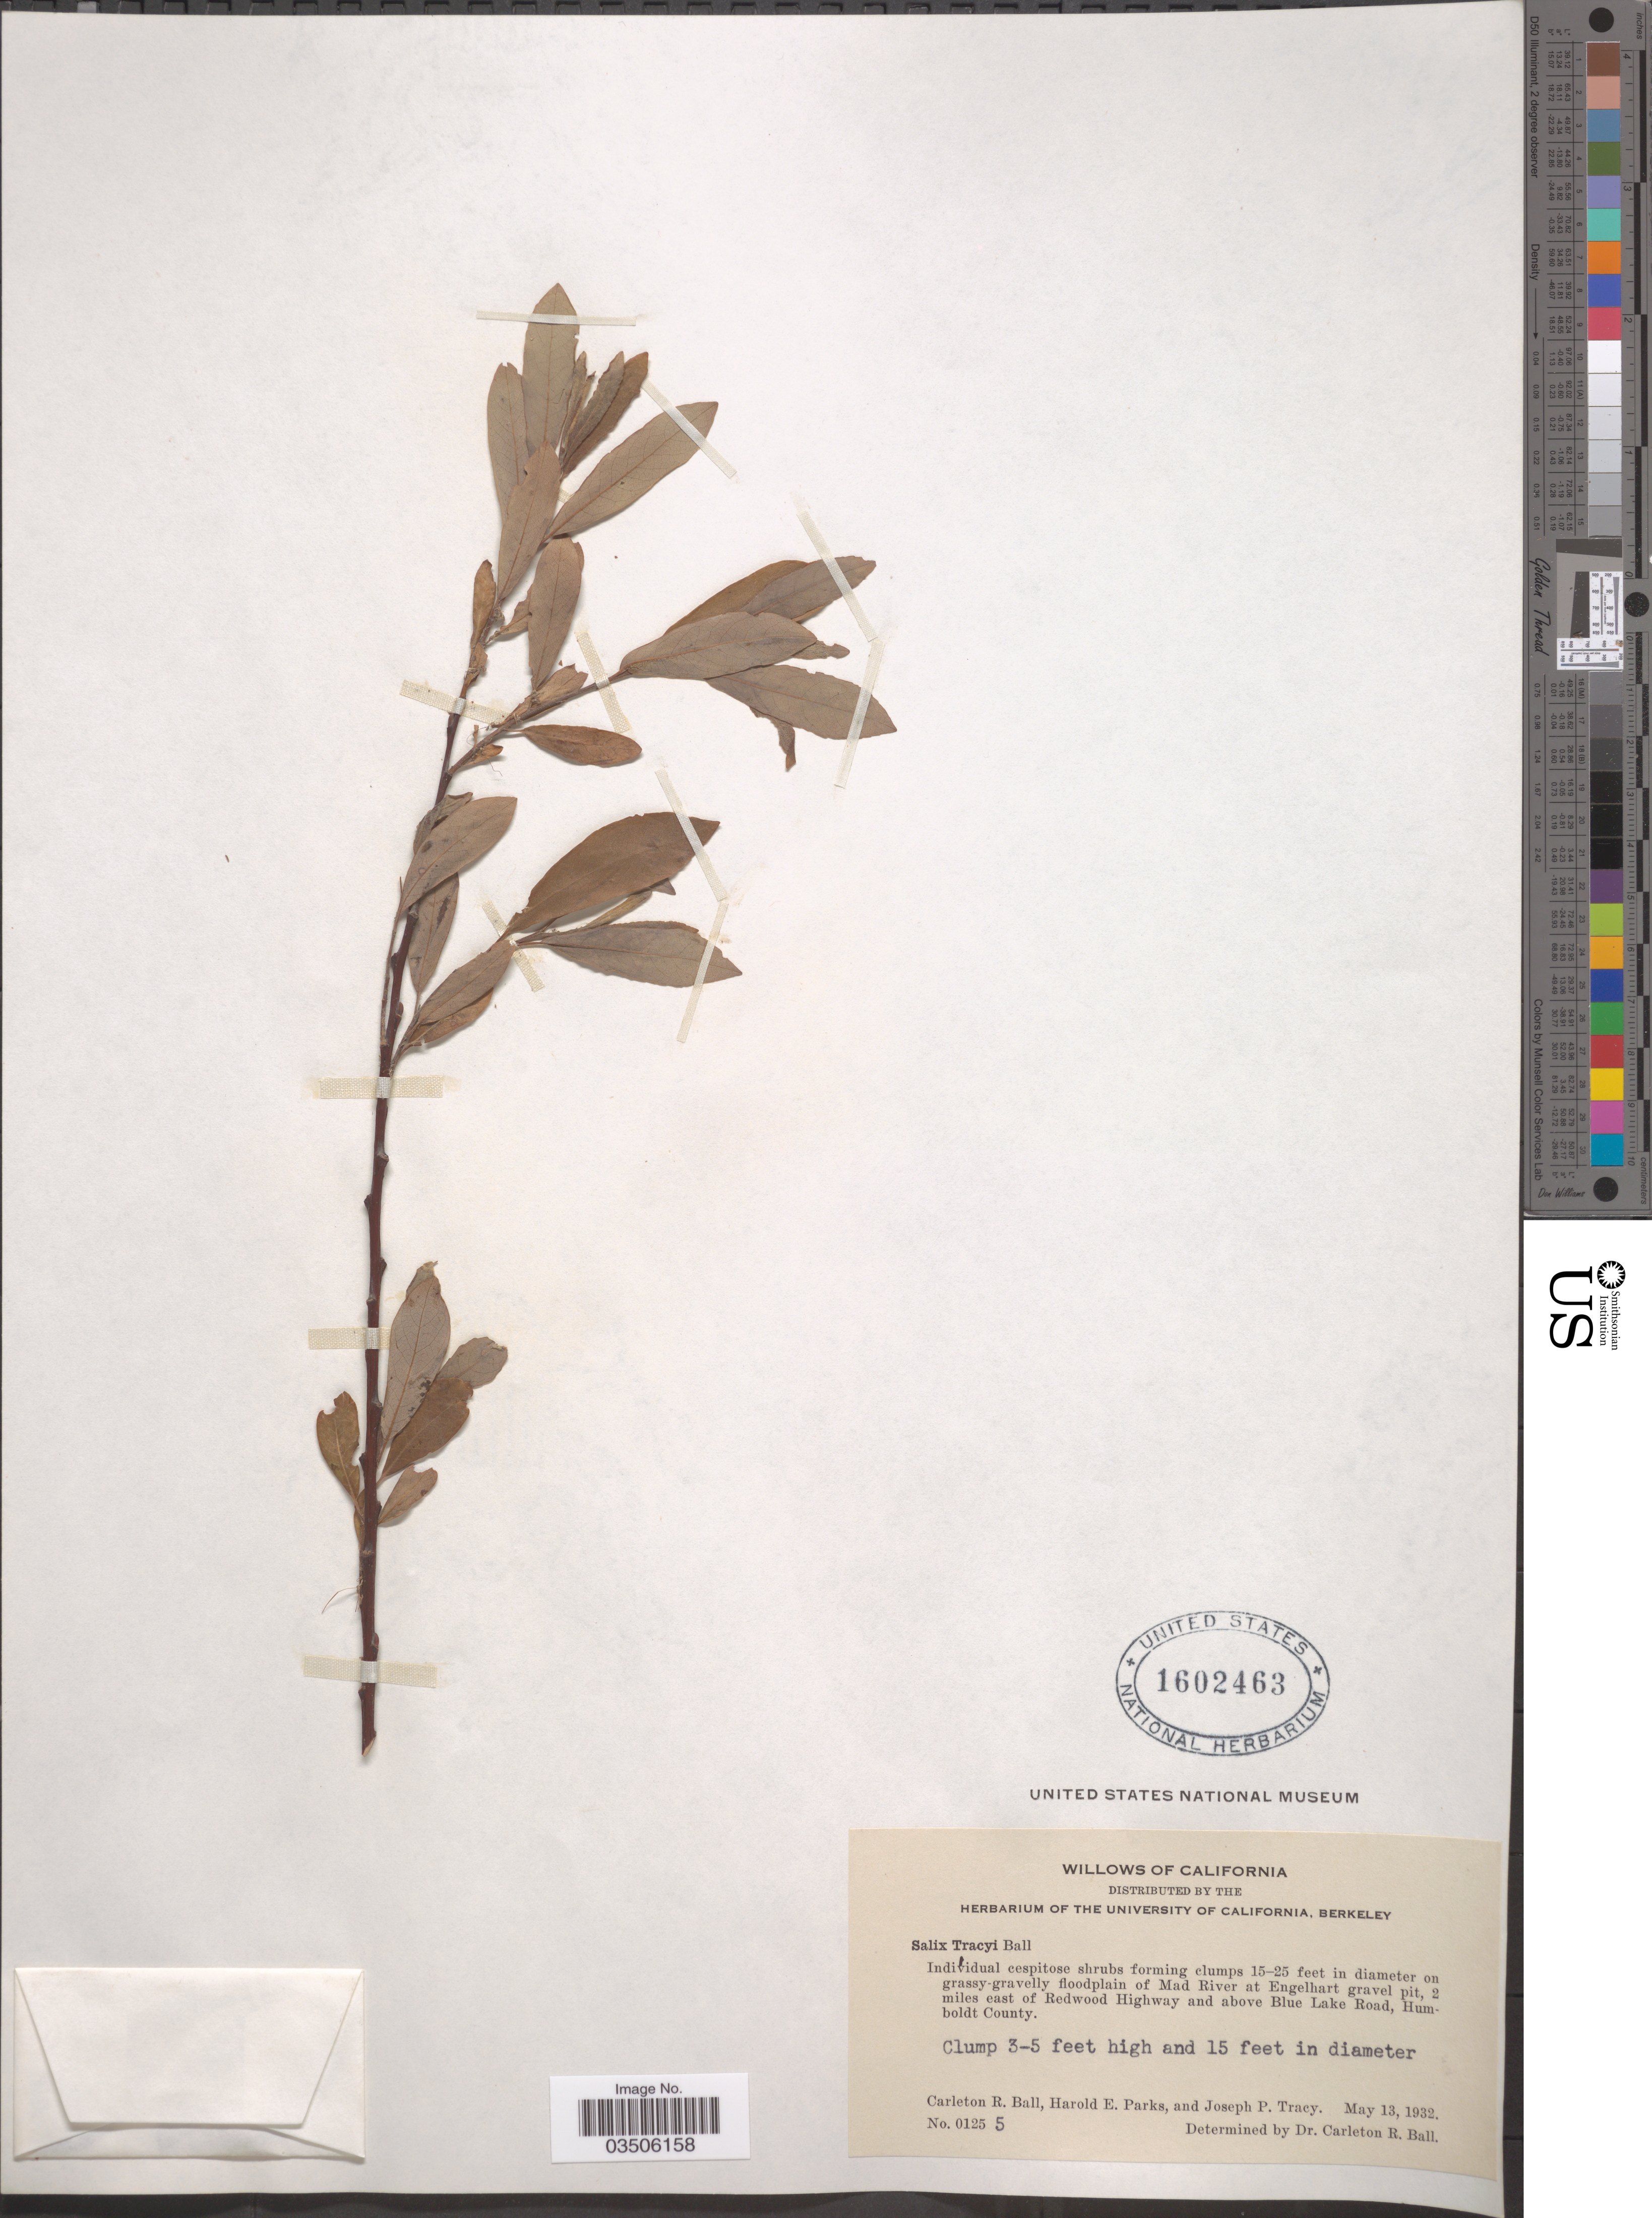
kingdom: Plantae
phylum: Tracheophyta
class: Magnoliopsida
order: Malpighiales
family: Salicaceae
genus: Salix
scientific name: Salix tracyi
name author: C.R. Ball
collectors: C. R. Ball, H. E. Parks & J. Tracy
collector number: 01255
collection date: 1932-05-13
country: United States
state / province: California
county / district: Humboldt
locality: Floodplain of Mad River at Engelhart gravel pit, 2 miles east of Redwood Highway and above Blue Lake Road, Humboldt County.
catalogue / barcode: US 1602463